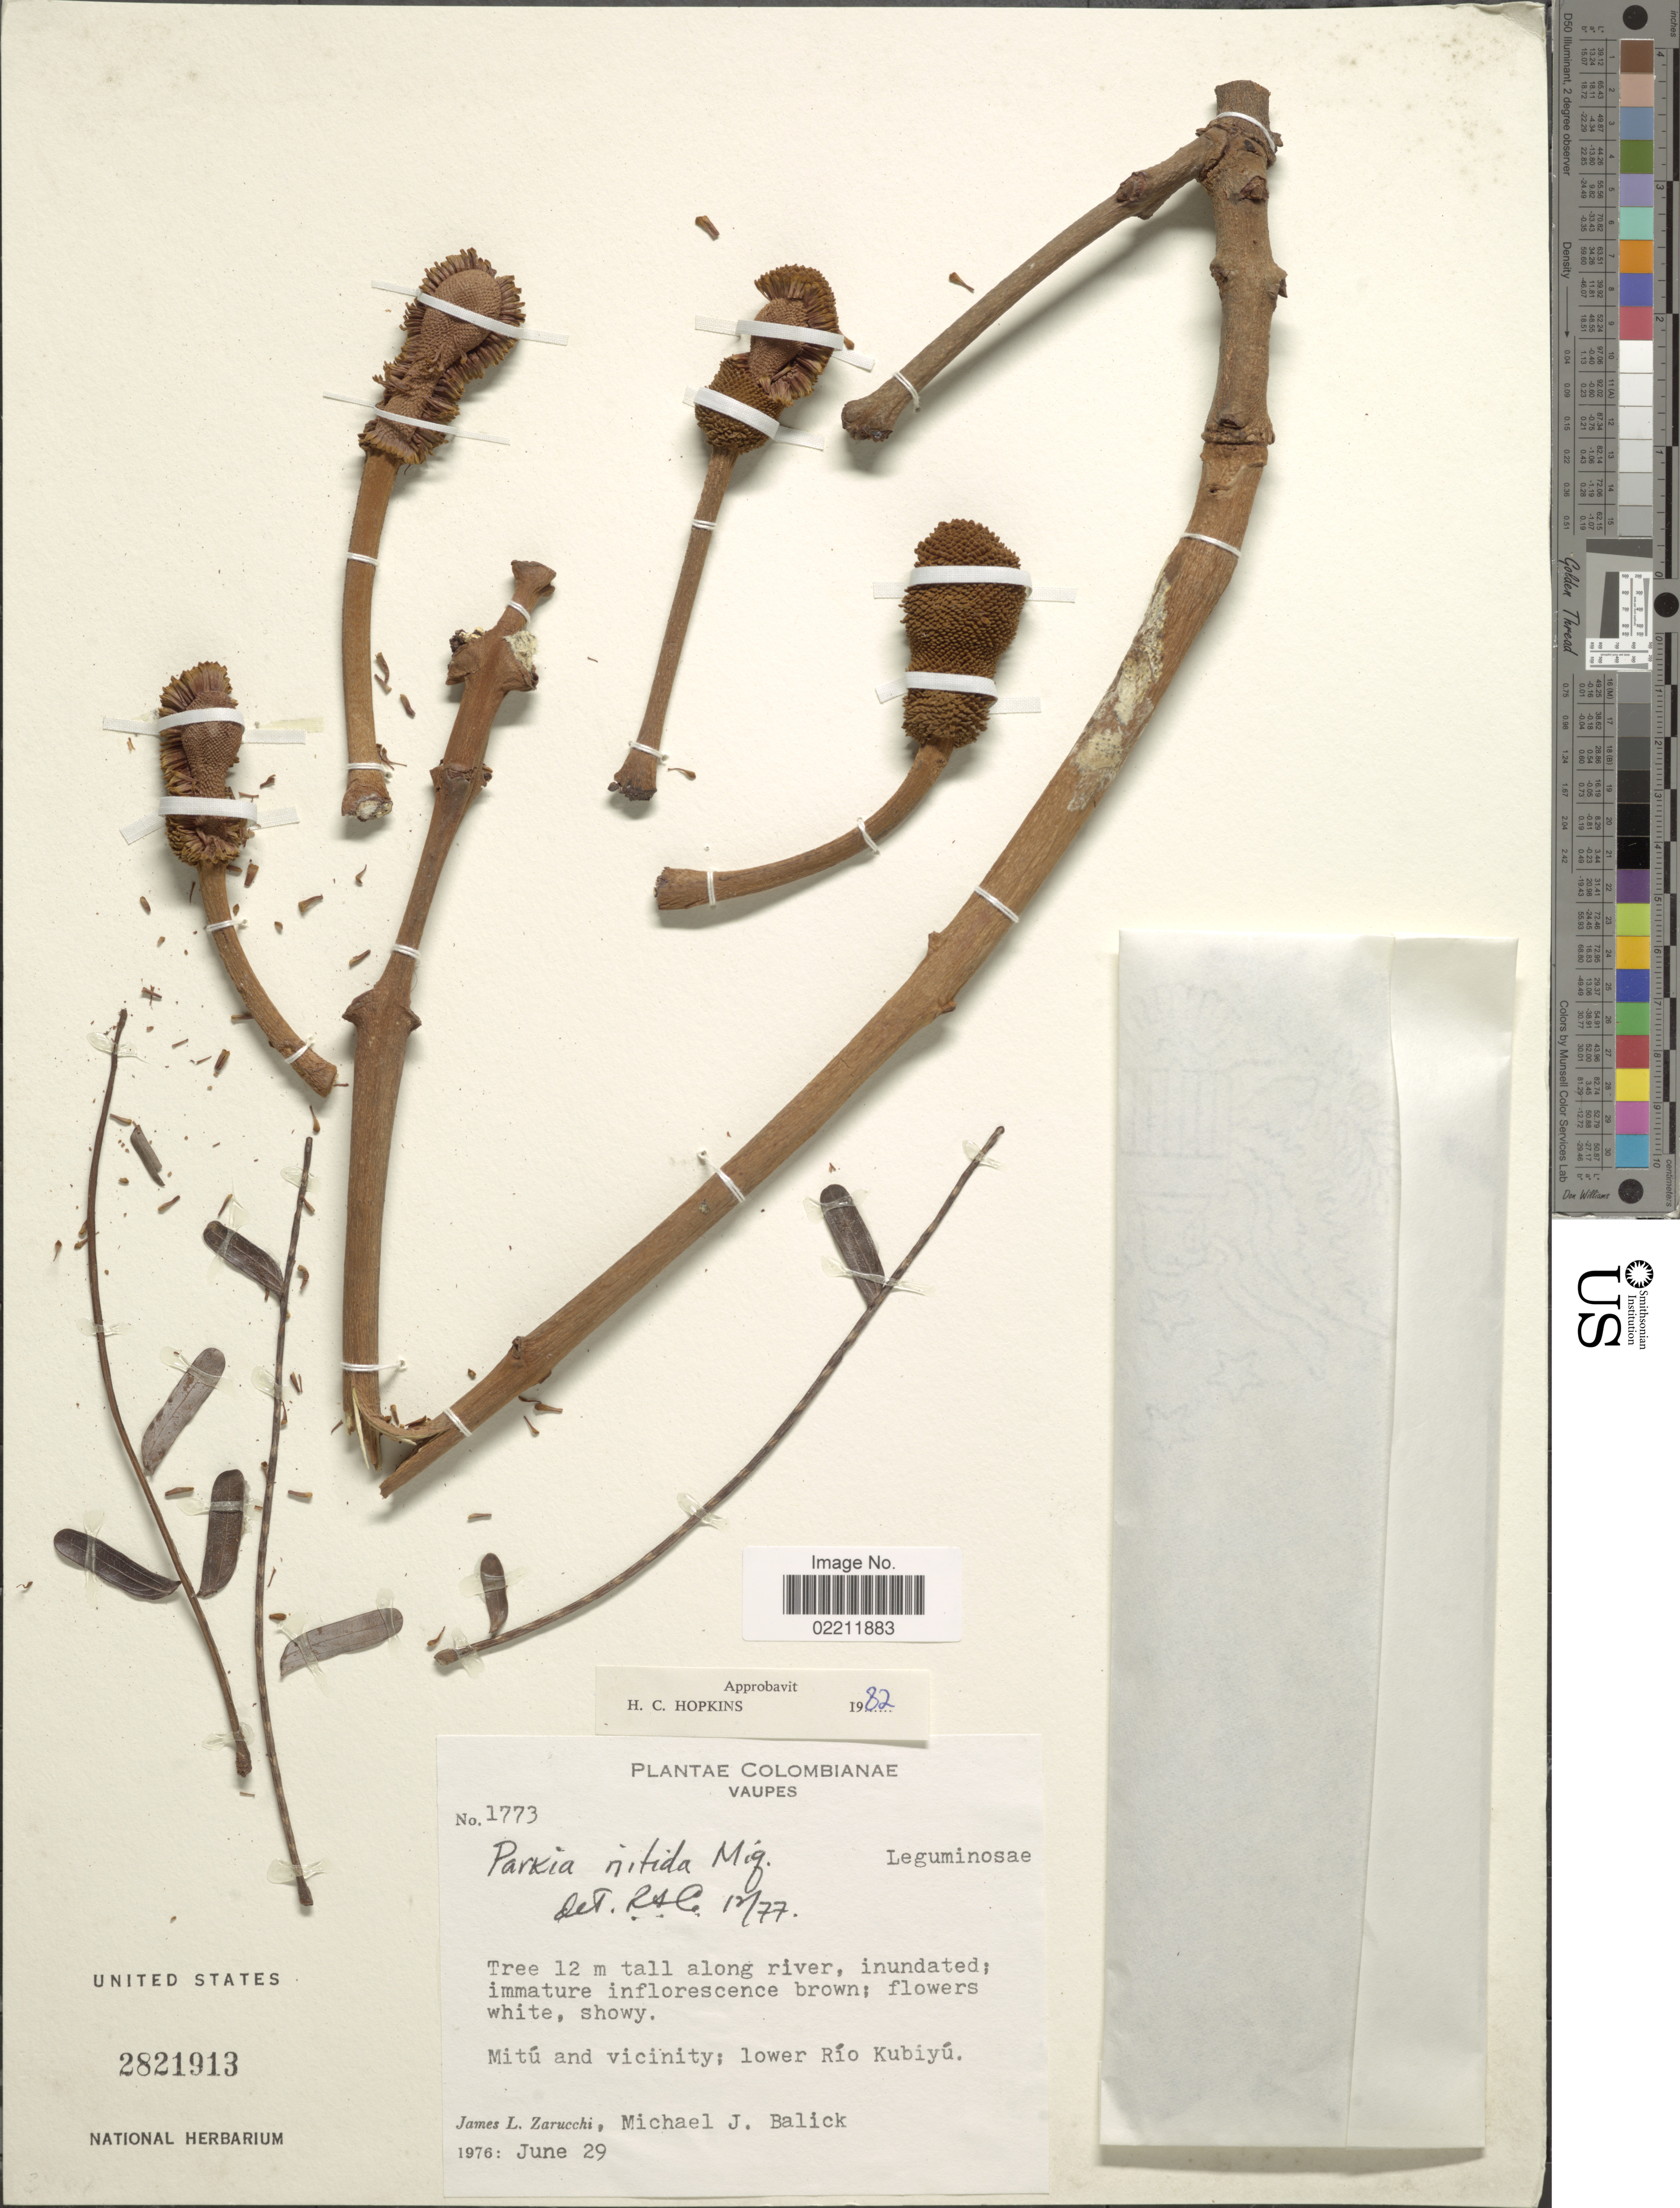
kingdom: Plantae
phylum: Tracheophyta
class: Magnoliopsida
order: Fabales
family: Fabaceae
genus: Parkia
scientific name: Parkia nitida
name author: Miq.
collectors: J. L. Zarucchi & M. J. Balick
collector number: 1773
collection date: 1976-06-29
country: Colombia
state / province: Vaupés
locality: Vaupes. Mitu and vicinity; lower rio Kubiyu.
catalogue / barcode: US 2821913